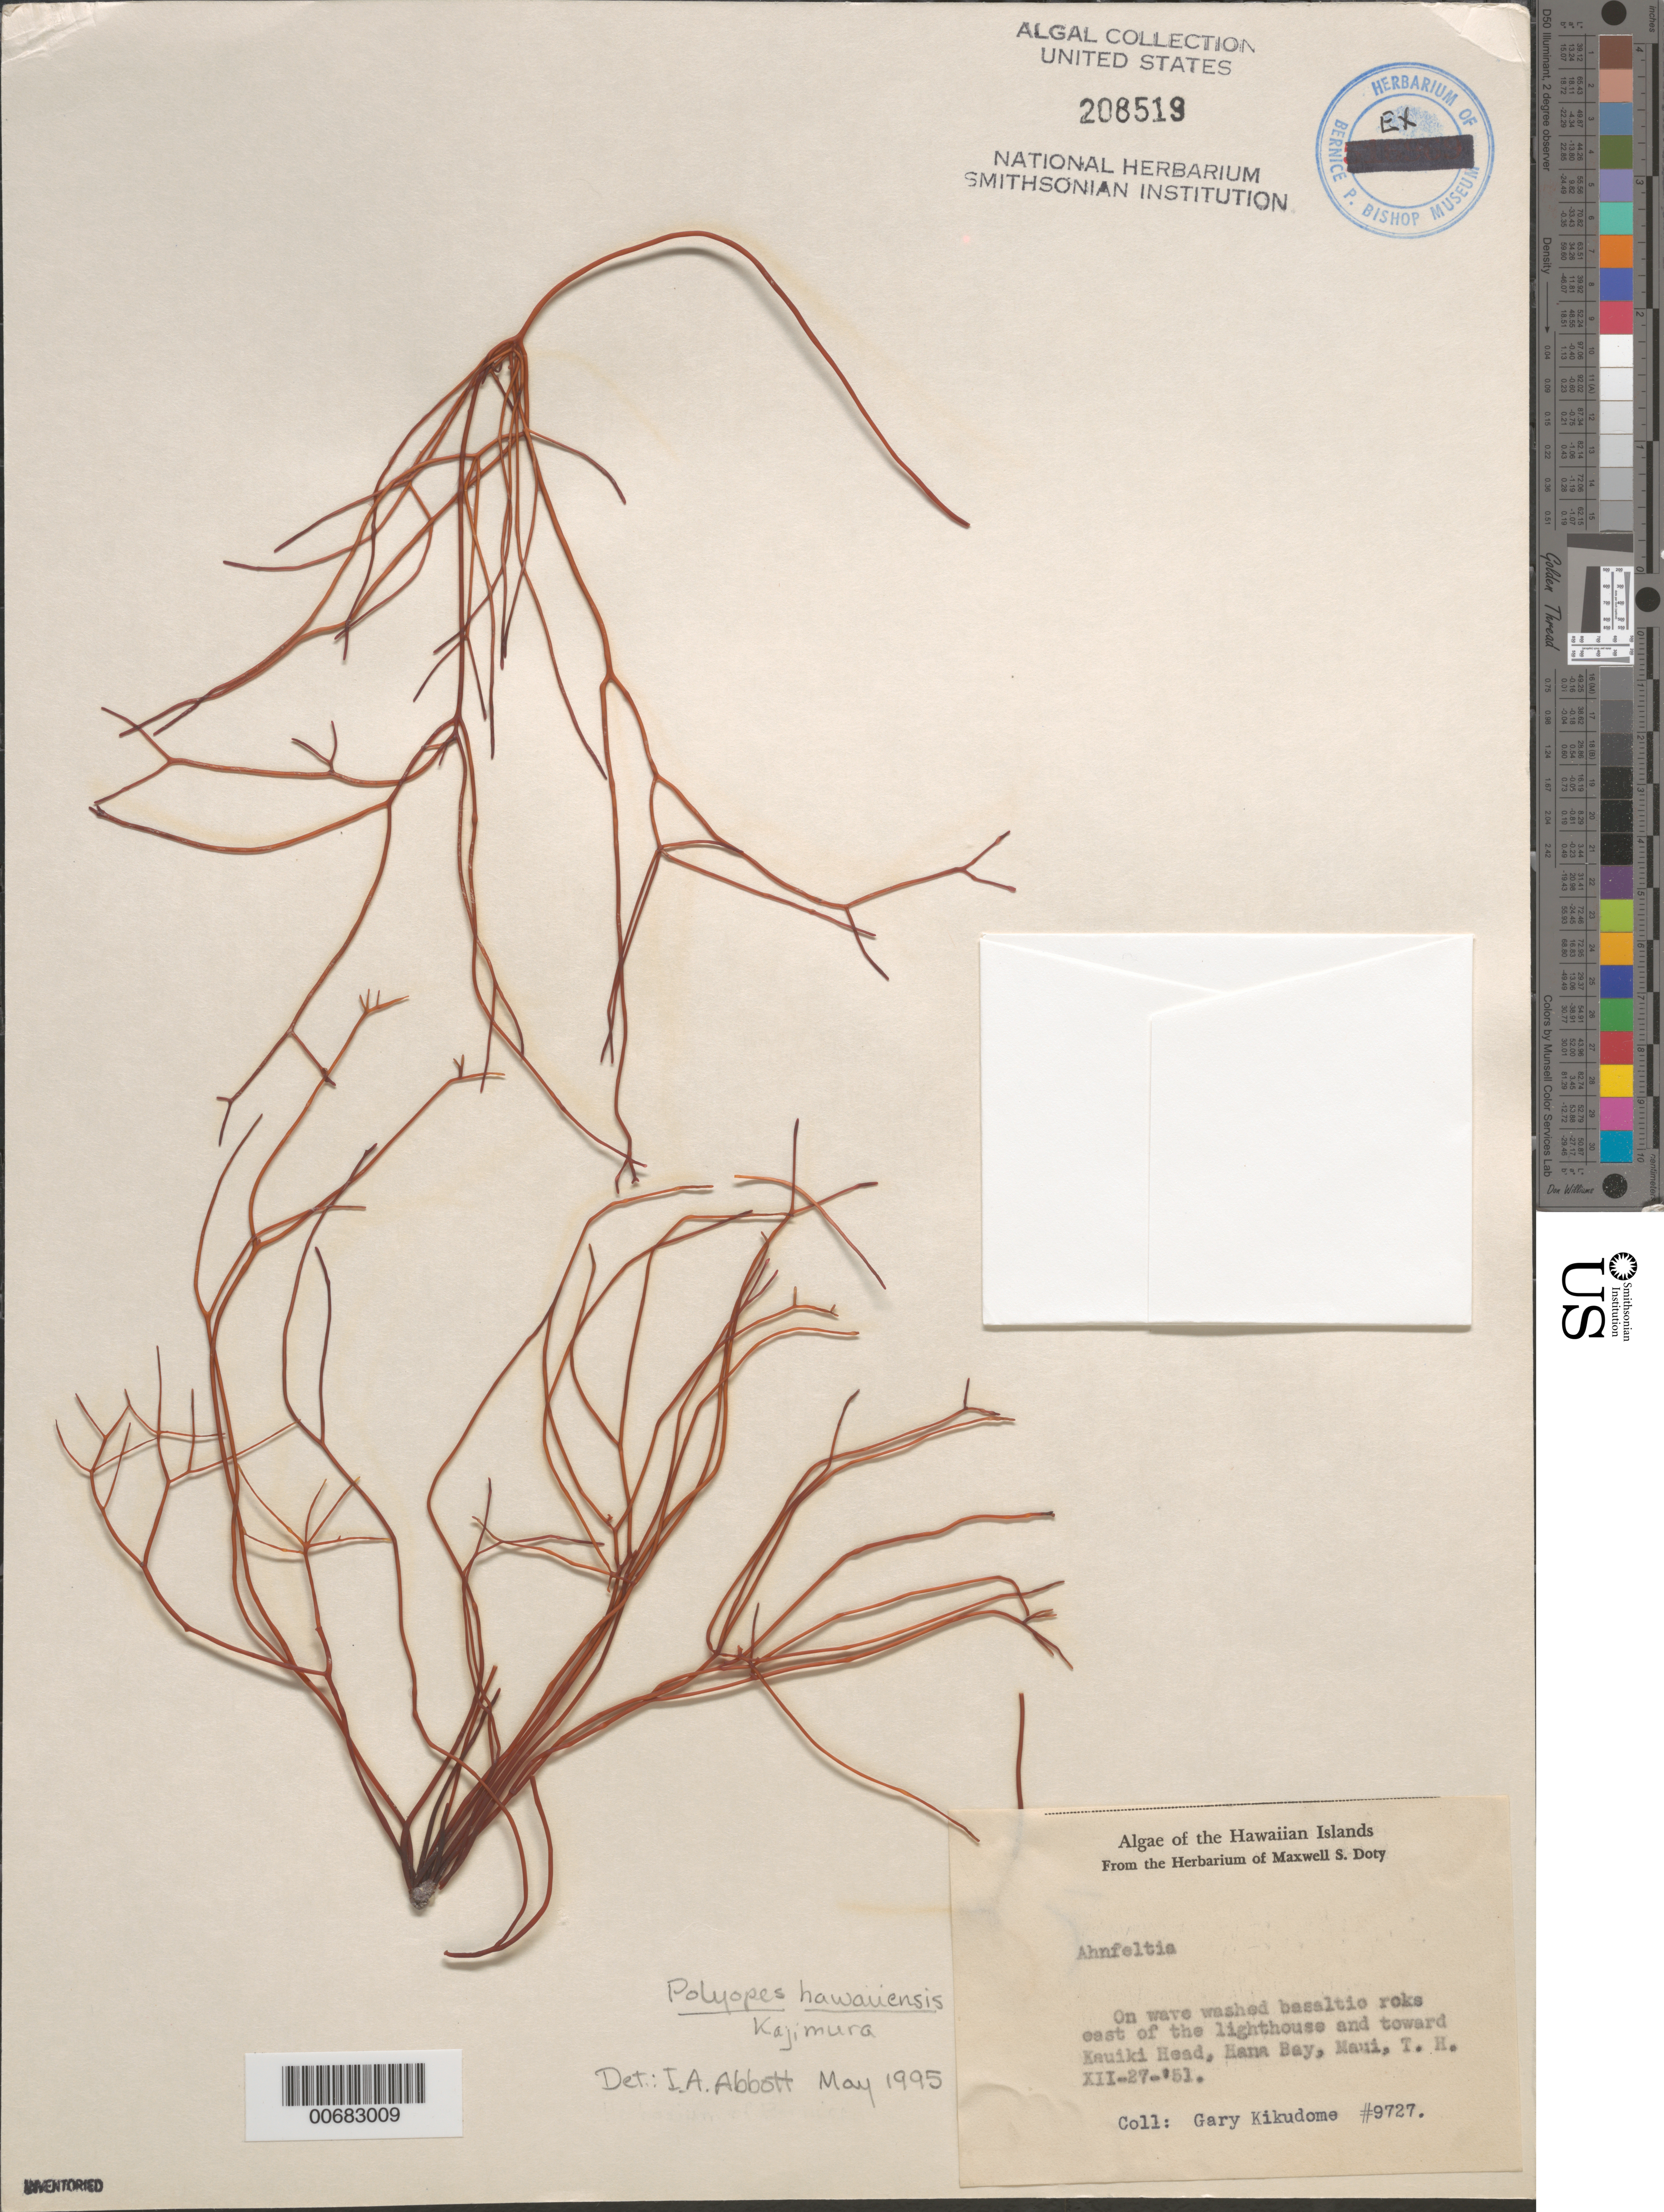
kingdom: Plantae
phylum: Rhodophyta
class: Florideophyceae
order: Halymeniales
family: Halymeniaceae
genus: Polyopes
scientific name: Polyopes hakalauensis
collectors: G. Kikudome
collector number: MSD 9727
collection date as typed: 27 Dec 1951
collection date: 1951-12-27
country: United States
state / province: Hawaii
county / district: Maui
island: Maui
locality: Hana Bay, toward Kauiki Head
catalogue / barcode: US 208519